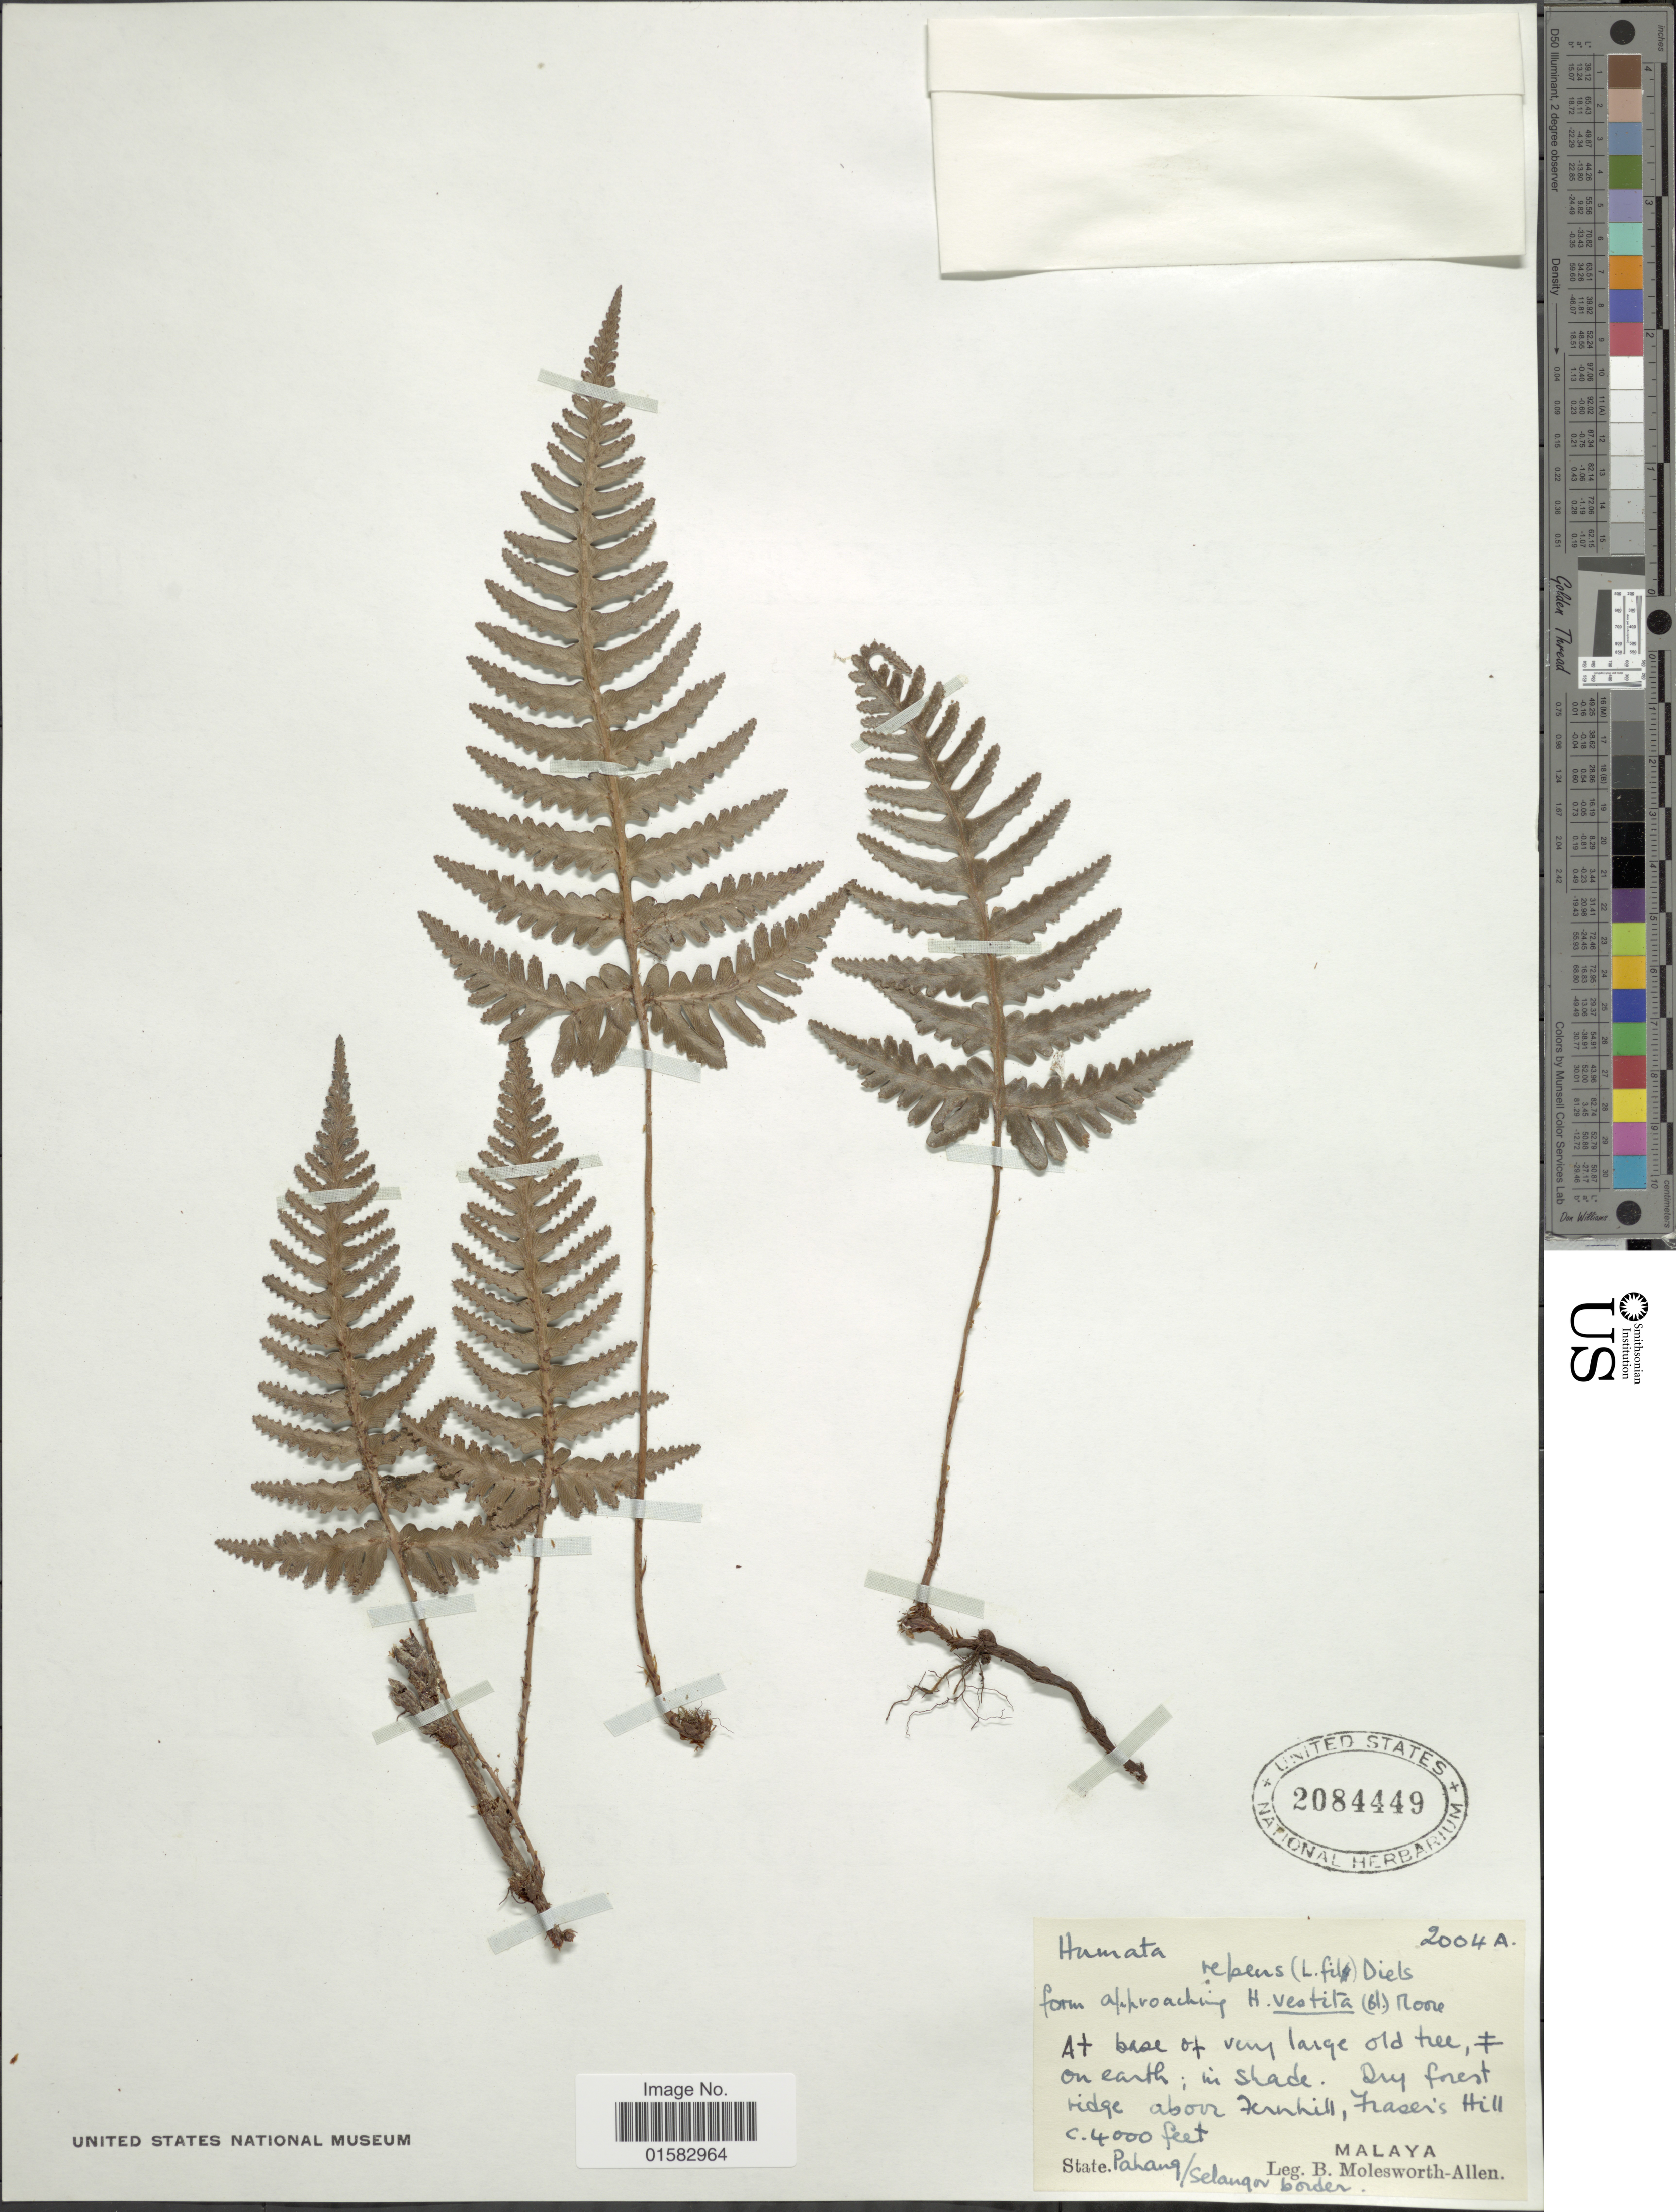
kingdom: Plantae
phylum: Tracheophyta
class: Polypodiopsida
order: Polypodiales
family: Davalliaceae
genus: Davallia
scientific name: Davallia repens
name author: (L. f.) Kuhn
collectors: B. E. G. Molesworth-Allen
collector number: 2004A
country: Malaysia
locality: Above Fennhill, Fraser's Hill, Pahang/Selangor border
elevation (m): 1219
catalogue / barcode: US 2084449